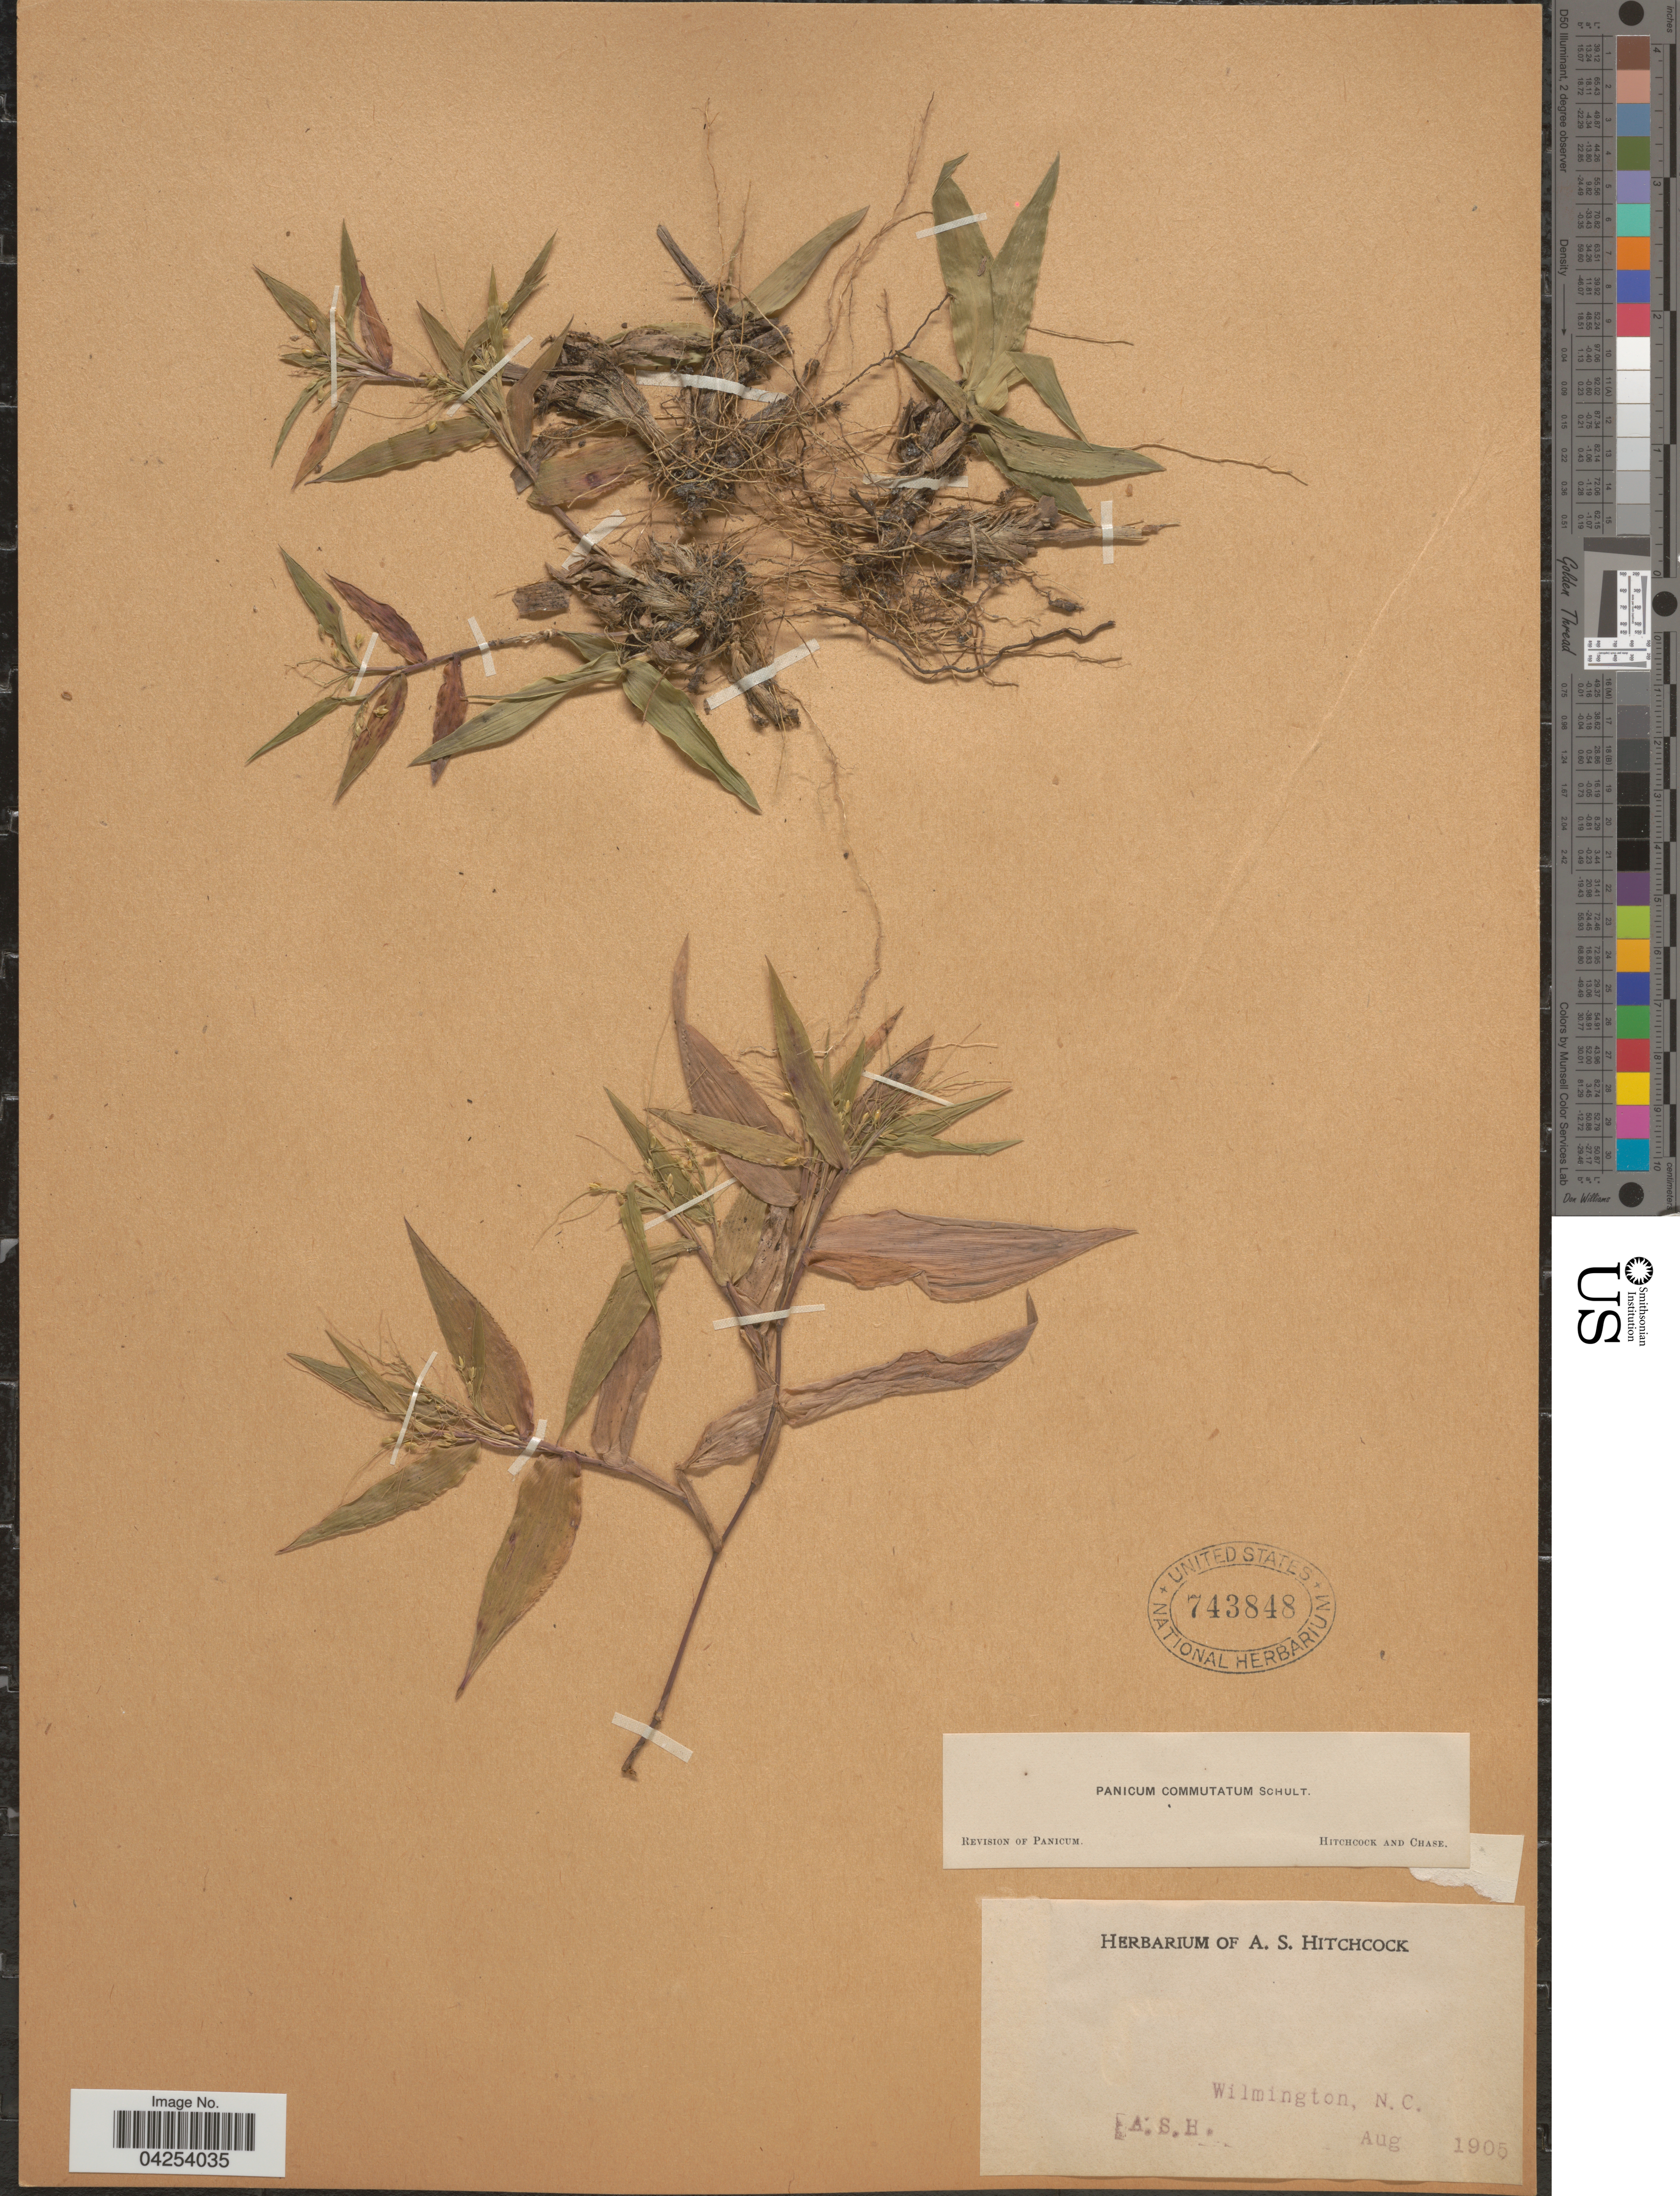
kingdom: Plantae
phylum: Tracheophyta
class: Liliopsida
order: Poales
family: Poaceae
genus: Dichanthelium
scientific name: Dichanthelium commutatum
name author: (Schult.) Gould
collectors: A. S. Hitchcock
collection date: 1905-08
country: United States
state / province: North Carolina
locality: Wilmington.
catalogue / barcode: US 743848